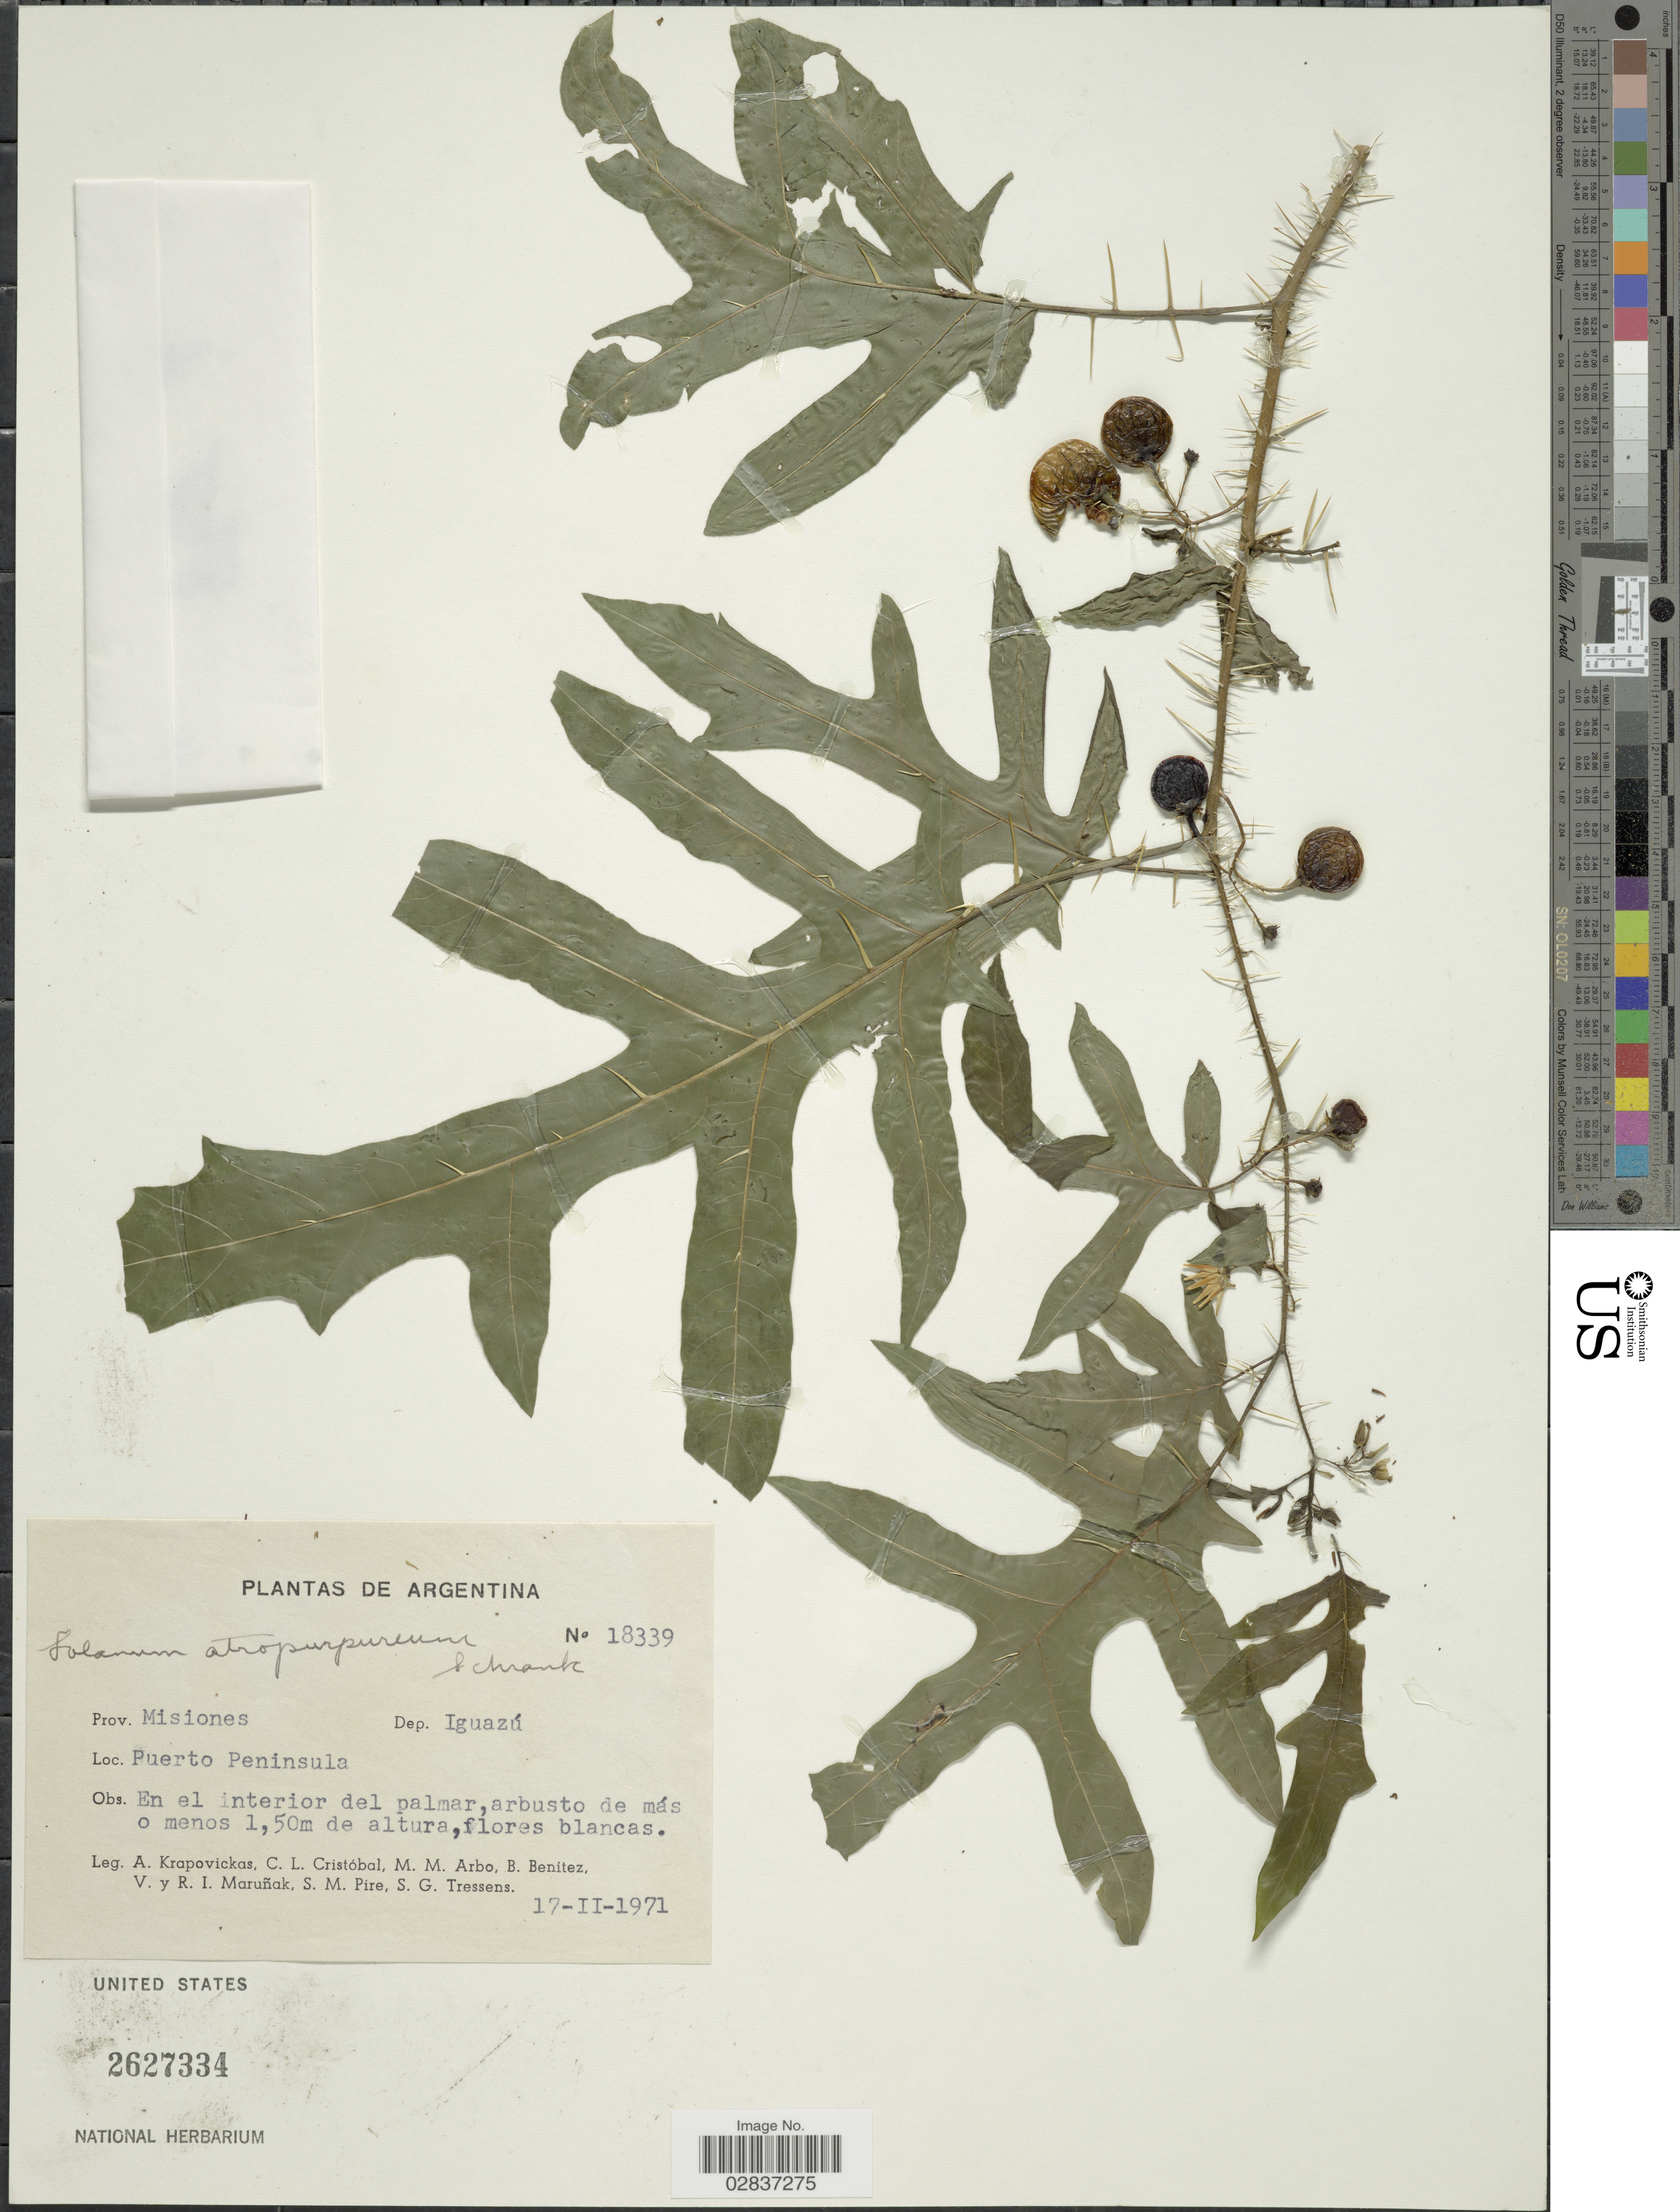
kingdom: Plantae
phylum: Tracheophyta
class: Magnoliopsida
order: Solanales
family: Solanaceae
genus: Solanum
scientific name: Solanum atropurpureum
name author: Schrank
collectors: A. Krapovickas, C. L. Cristóbal, M. M. Arbo, B. Benítez & et al.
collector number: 18339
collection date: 1971-02-17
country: Argentina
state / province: Misiones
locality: Prov. Misiones, Dep. Iguazú, Puerto Peninsula.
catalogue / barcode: US 2627334